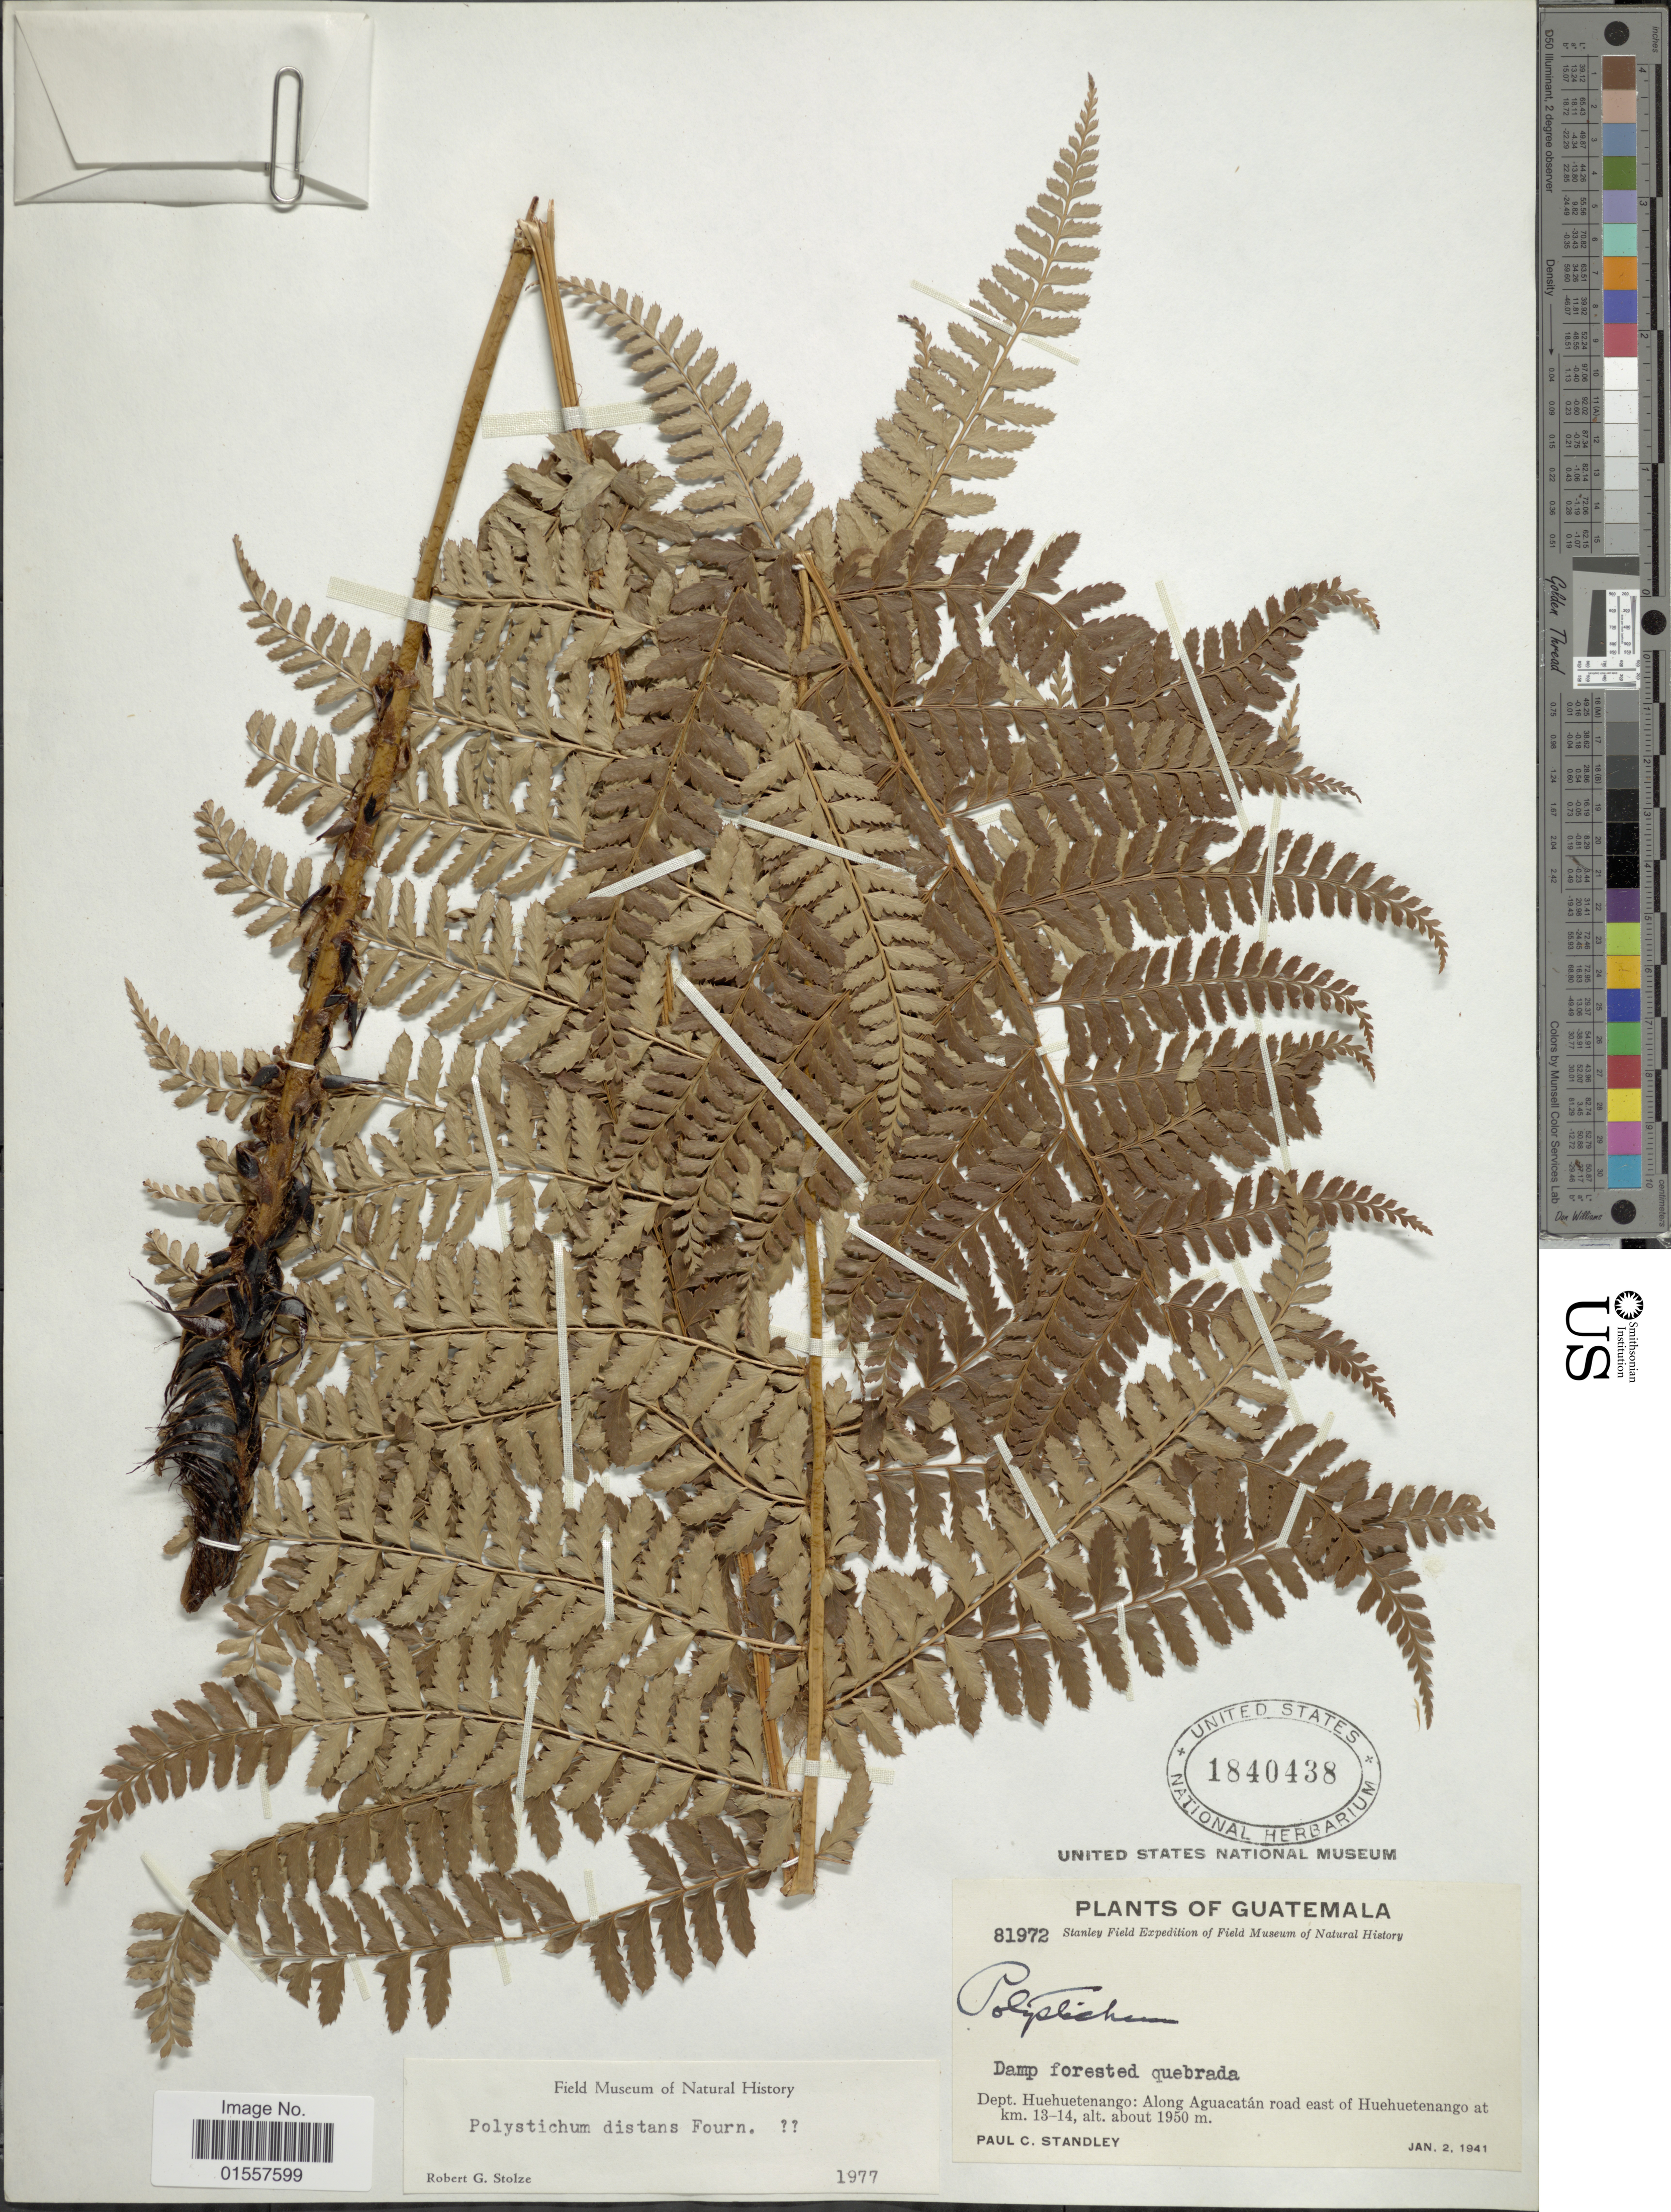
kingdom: Plantae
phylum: Tracheophyta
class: Polypodiopsida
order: Polypodiales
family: Dryopteridaceae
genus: Polystichum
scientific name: Polystichum distans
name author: E. Fourn.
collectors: P. C. Standley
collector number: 81972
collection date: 1941-01-02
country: Guatemala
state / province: Huehuetenango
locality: Dept. Huehuetenango: along Aguacatan road east of Huehuetenango at km 13-14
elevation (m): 1950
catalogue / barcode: US 1840438